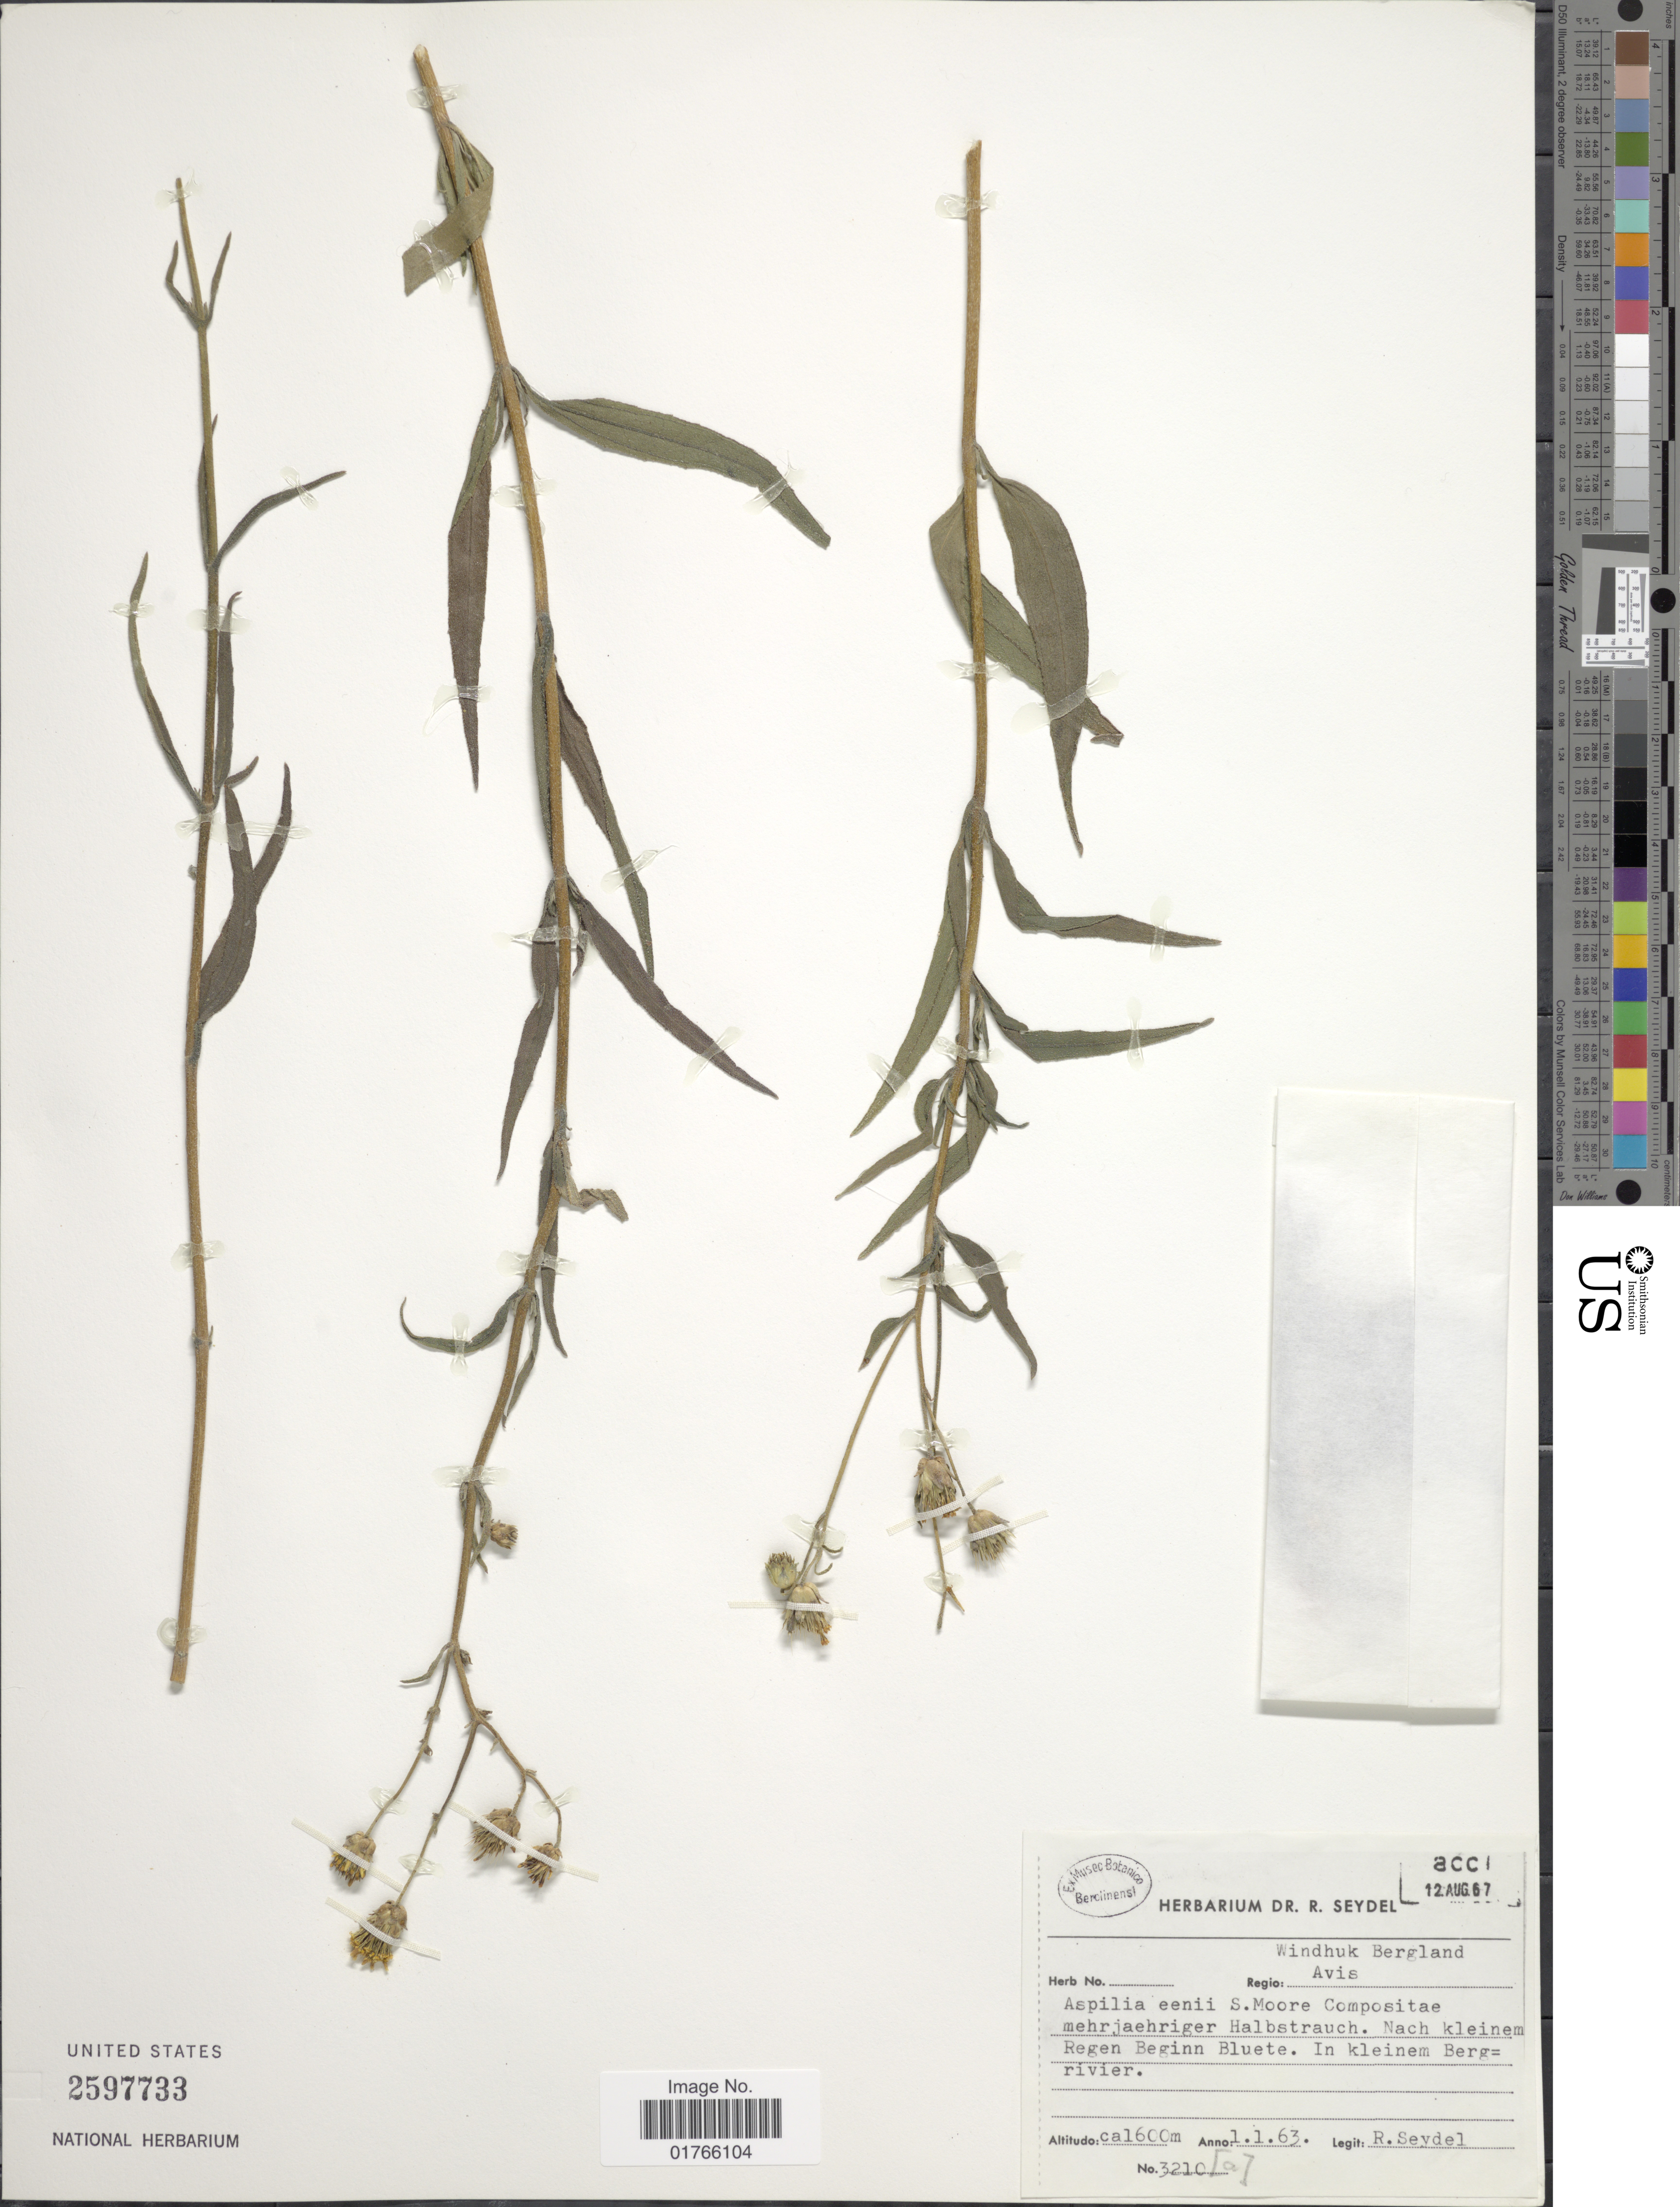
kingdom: Plantae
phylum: Tracheophyta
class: Magnoliopsida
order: Asterales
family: Asteraceae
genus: Aspilia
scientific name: Aspilia eenii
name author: S. Moore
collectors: R. Seydel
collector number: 3210a*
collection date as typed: Transcribed d/m/y: 1/1/63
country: Namibia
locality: Windhuk Bergland, Avis, in kleinem Bergrivier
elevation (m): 1600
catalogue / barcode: US 2597733